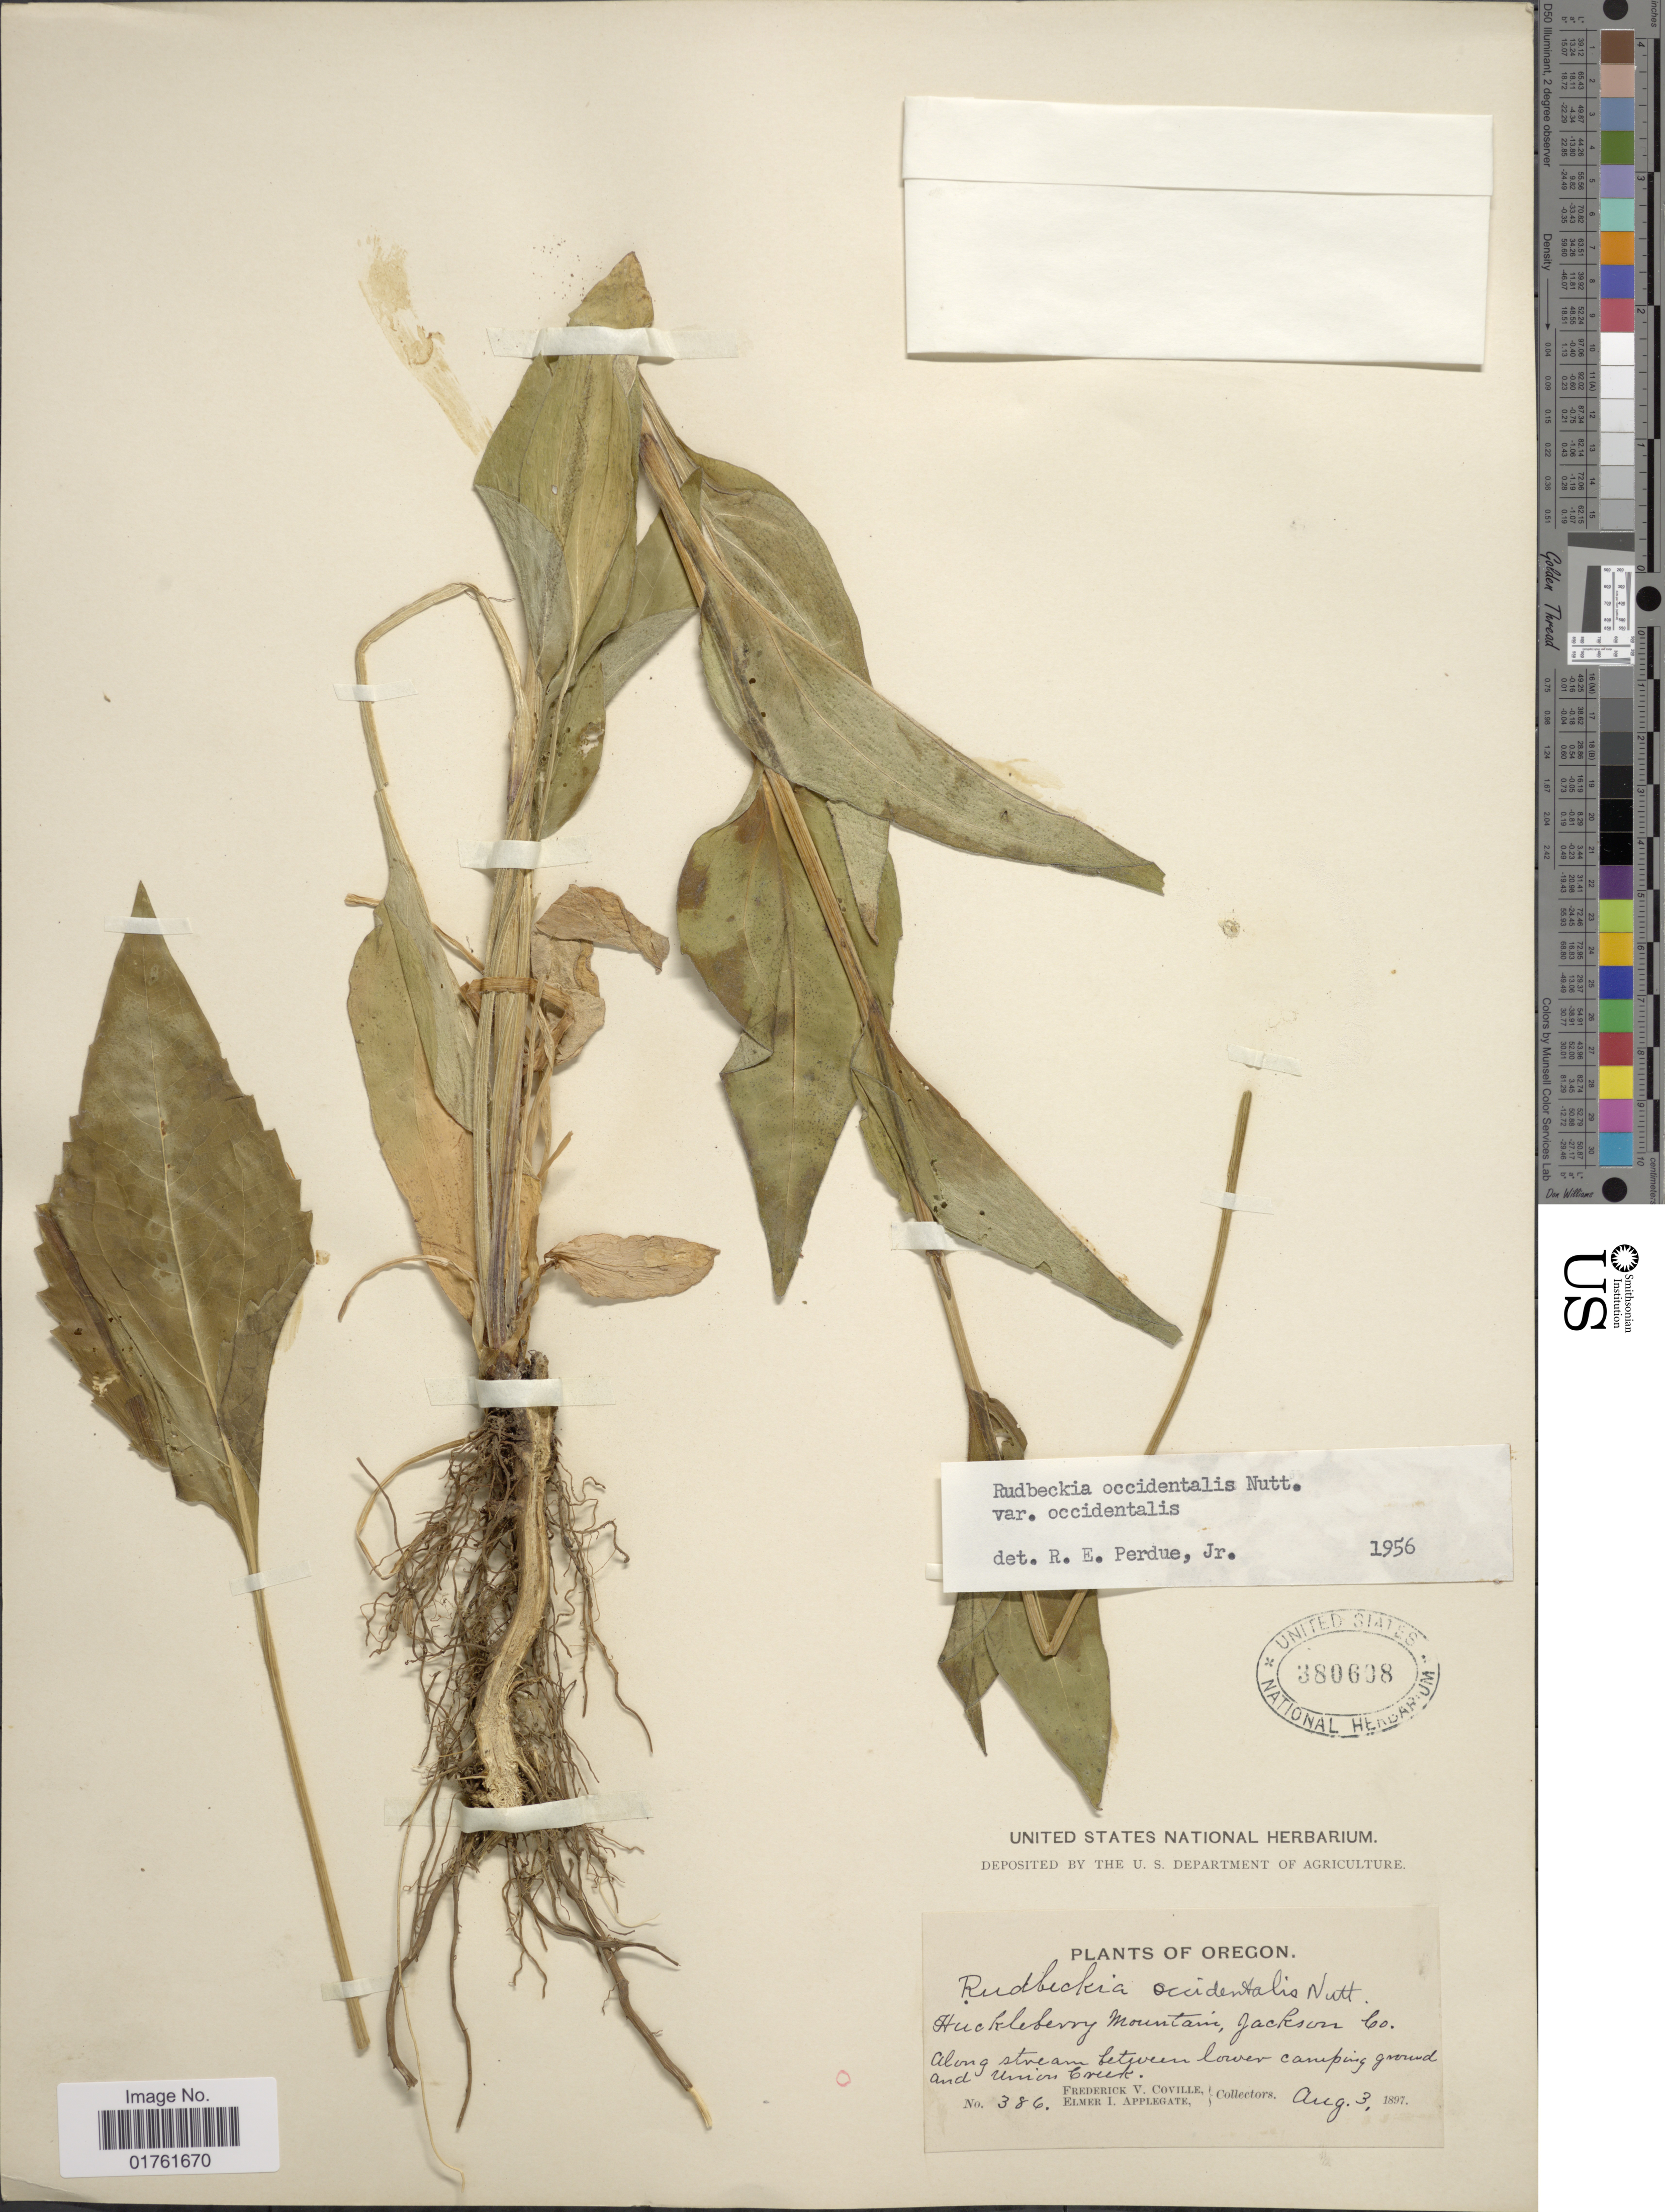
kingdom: Plantae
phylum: Tracheophyta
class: Magnoliopsida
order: Asterales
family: Asteraceae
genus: Rudbeckia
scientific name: Rudbeckia occidentalis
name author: Nutt.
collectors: F. V. Coville & E. I. Applegate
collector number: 386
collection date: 1897-08-03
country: United States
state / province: Oregon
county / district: Jackson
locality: Huckleberry Mountain, Jackson Co. Along stream between lower camping ground and Union Creek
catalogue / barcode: US 380608